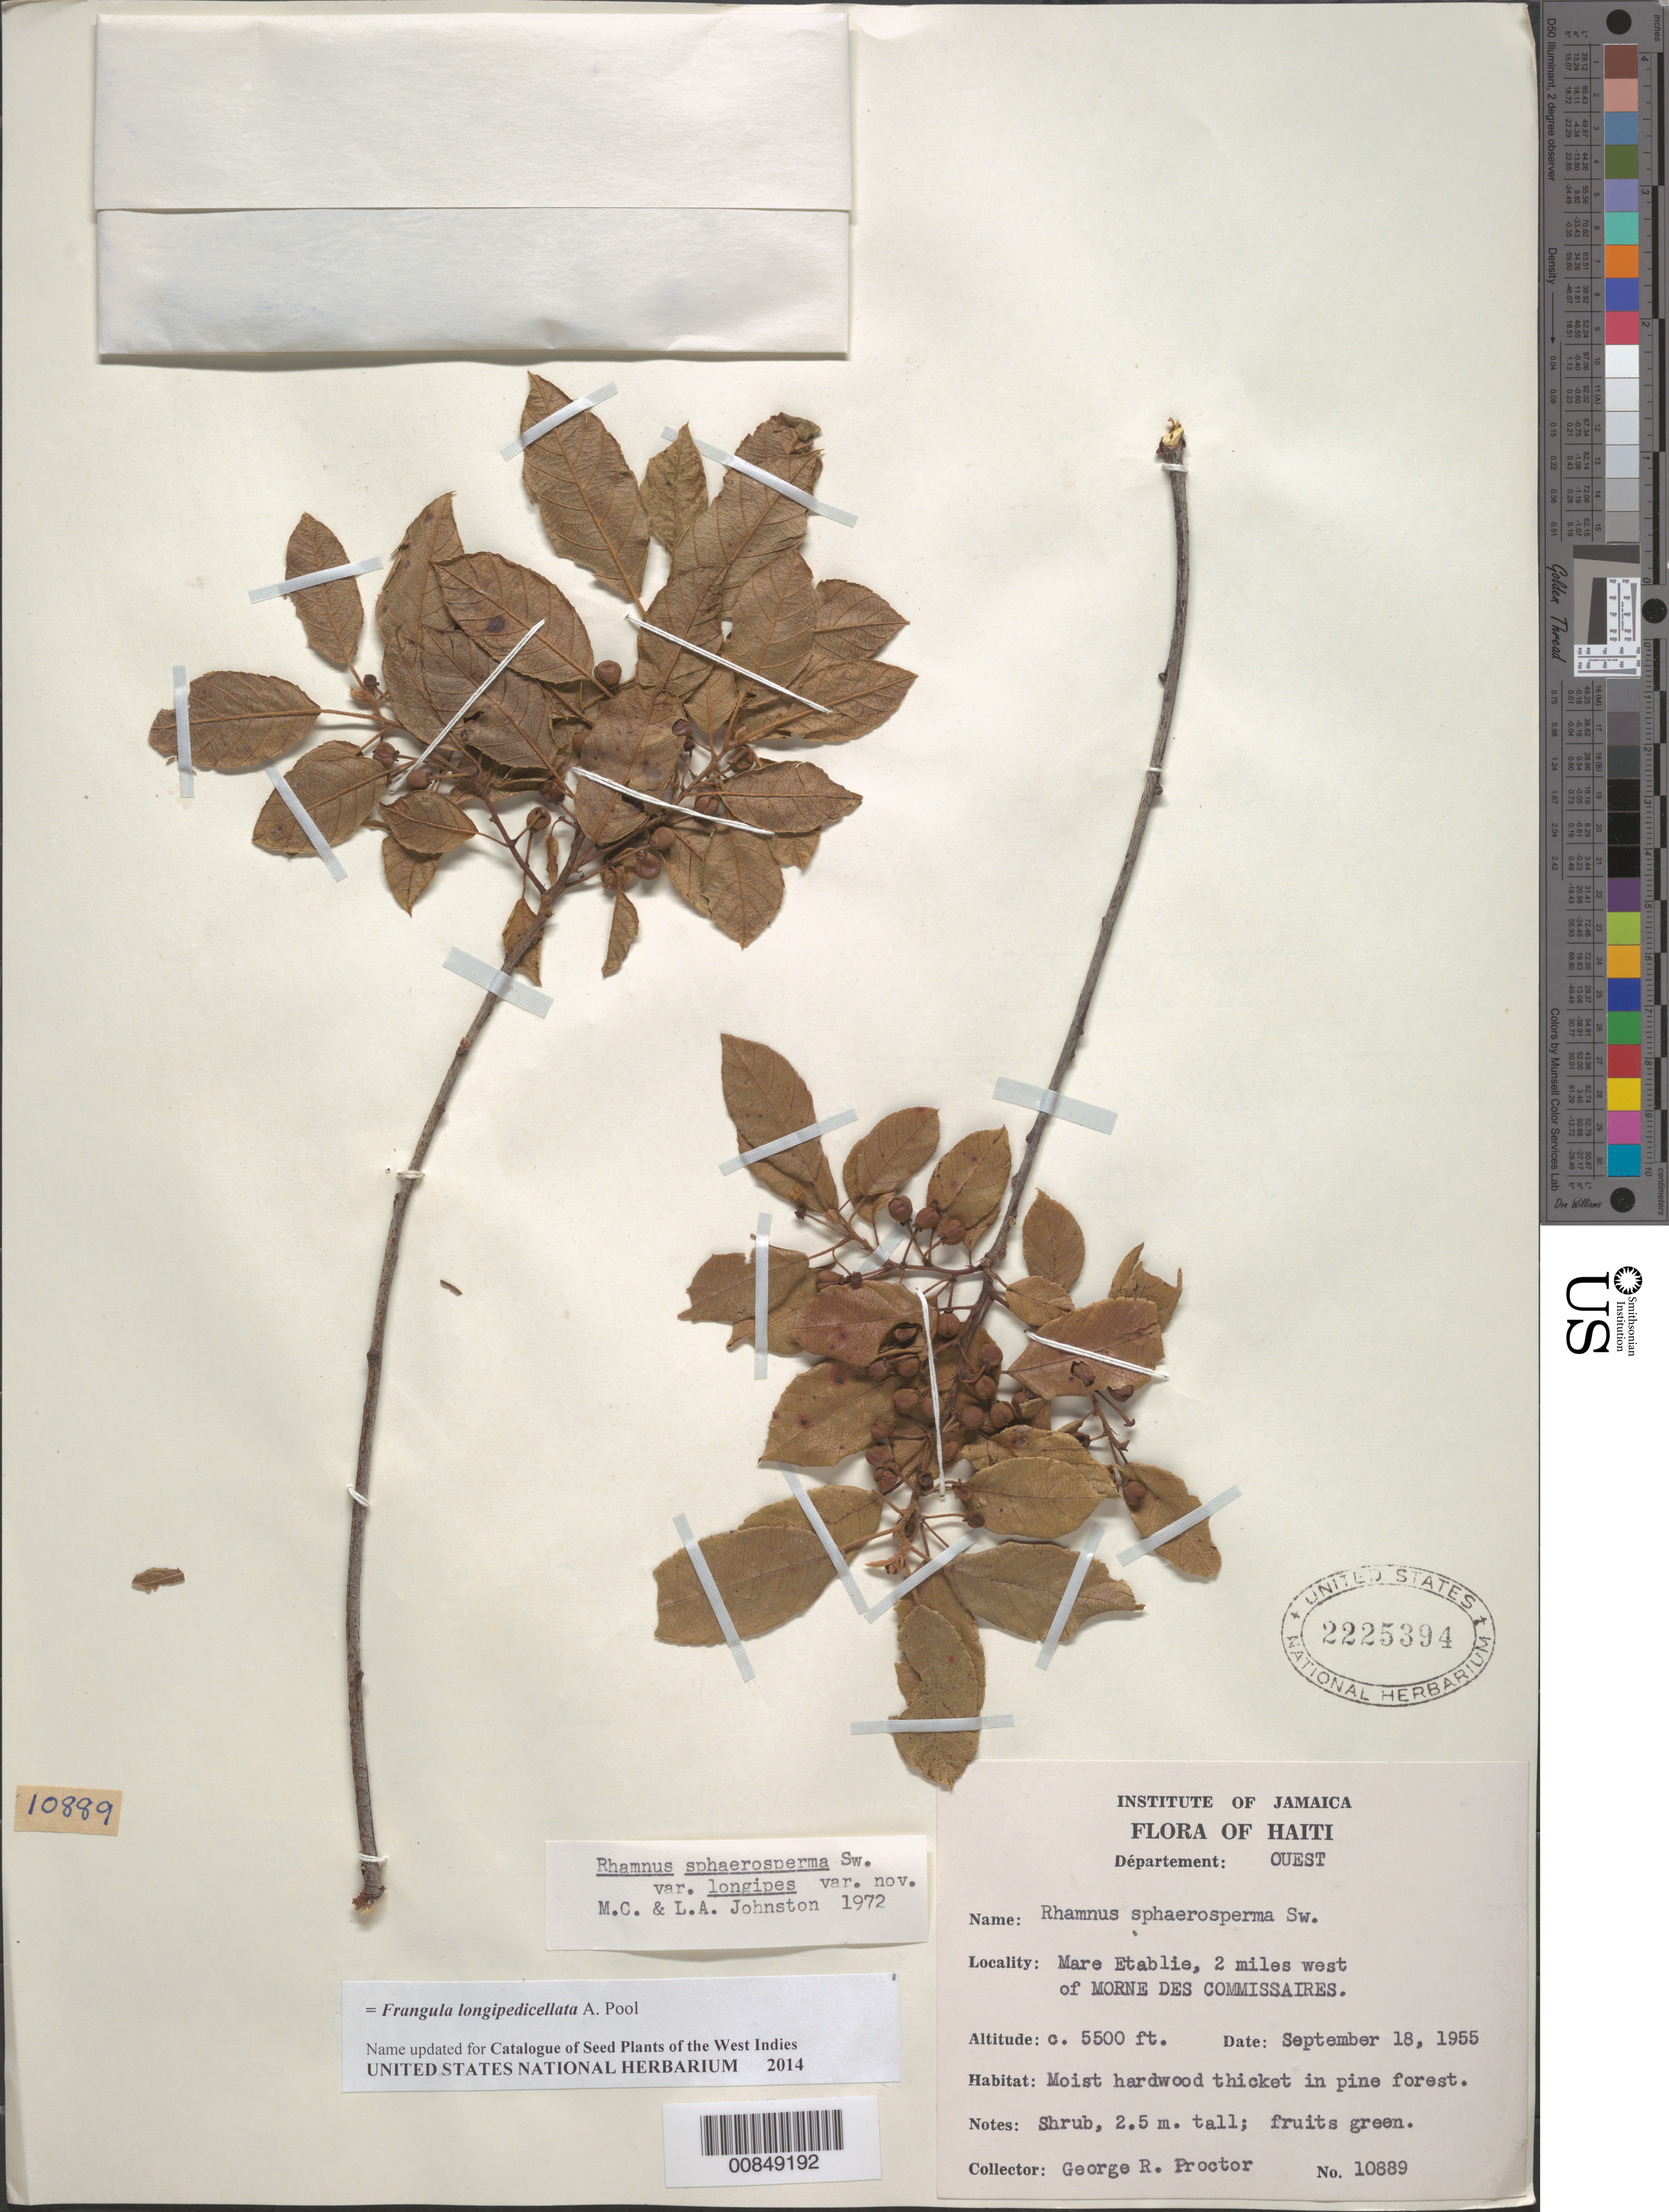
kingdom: Plantae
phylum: Tracheophyta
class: Magnoliopsida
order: Rosales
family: Rhamnaceae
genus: Frangula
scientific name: Frangula longipedicellata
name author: A. Pool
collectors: G. R. Proctor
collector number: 10889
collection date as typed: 18 Sep 1955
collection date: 1955-09-18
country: Haiti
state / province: Ouest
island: Hispaniola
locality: Mare Etablie, 2 miles W of Mornes des Commissaires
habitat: Moist hardwood thicket in pine forset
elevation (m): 1676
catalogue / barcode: US 2225394